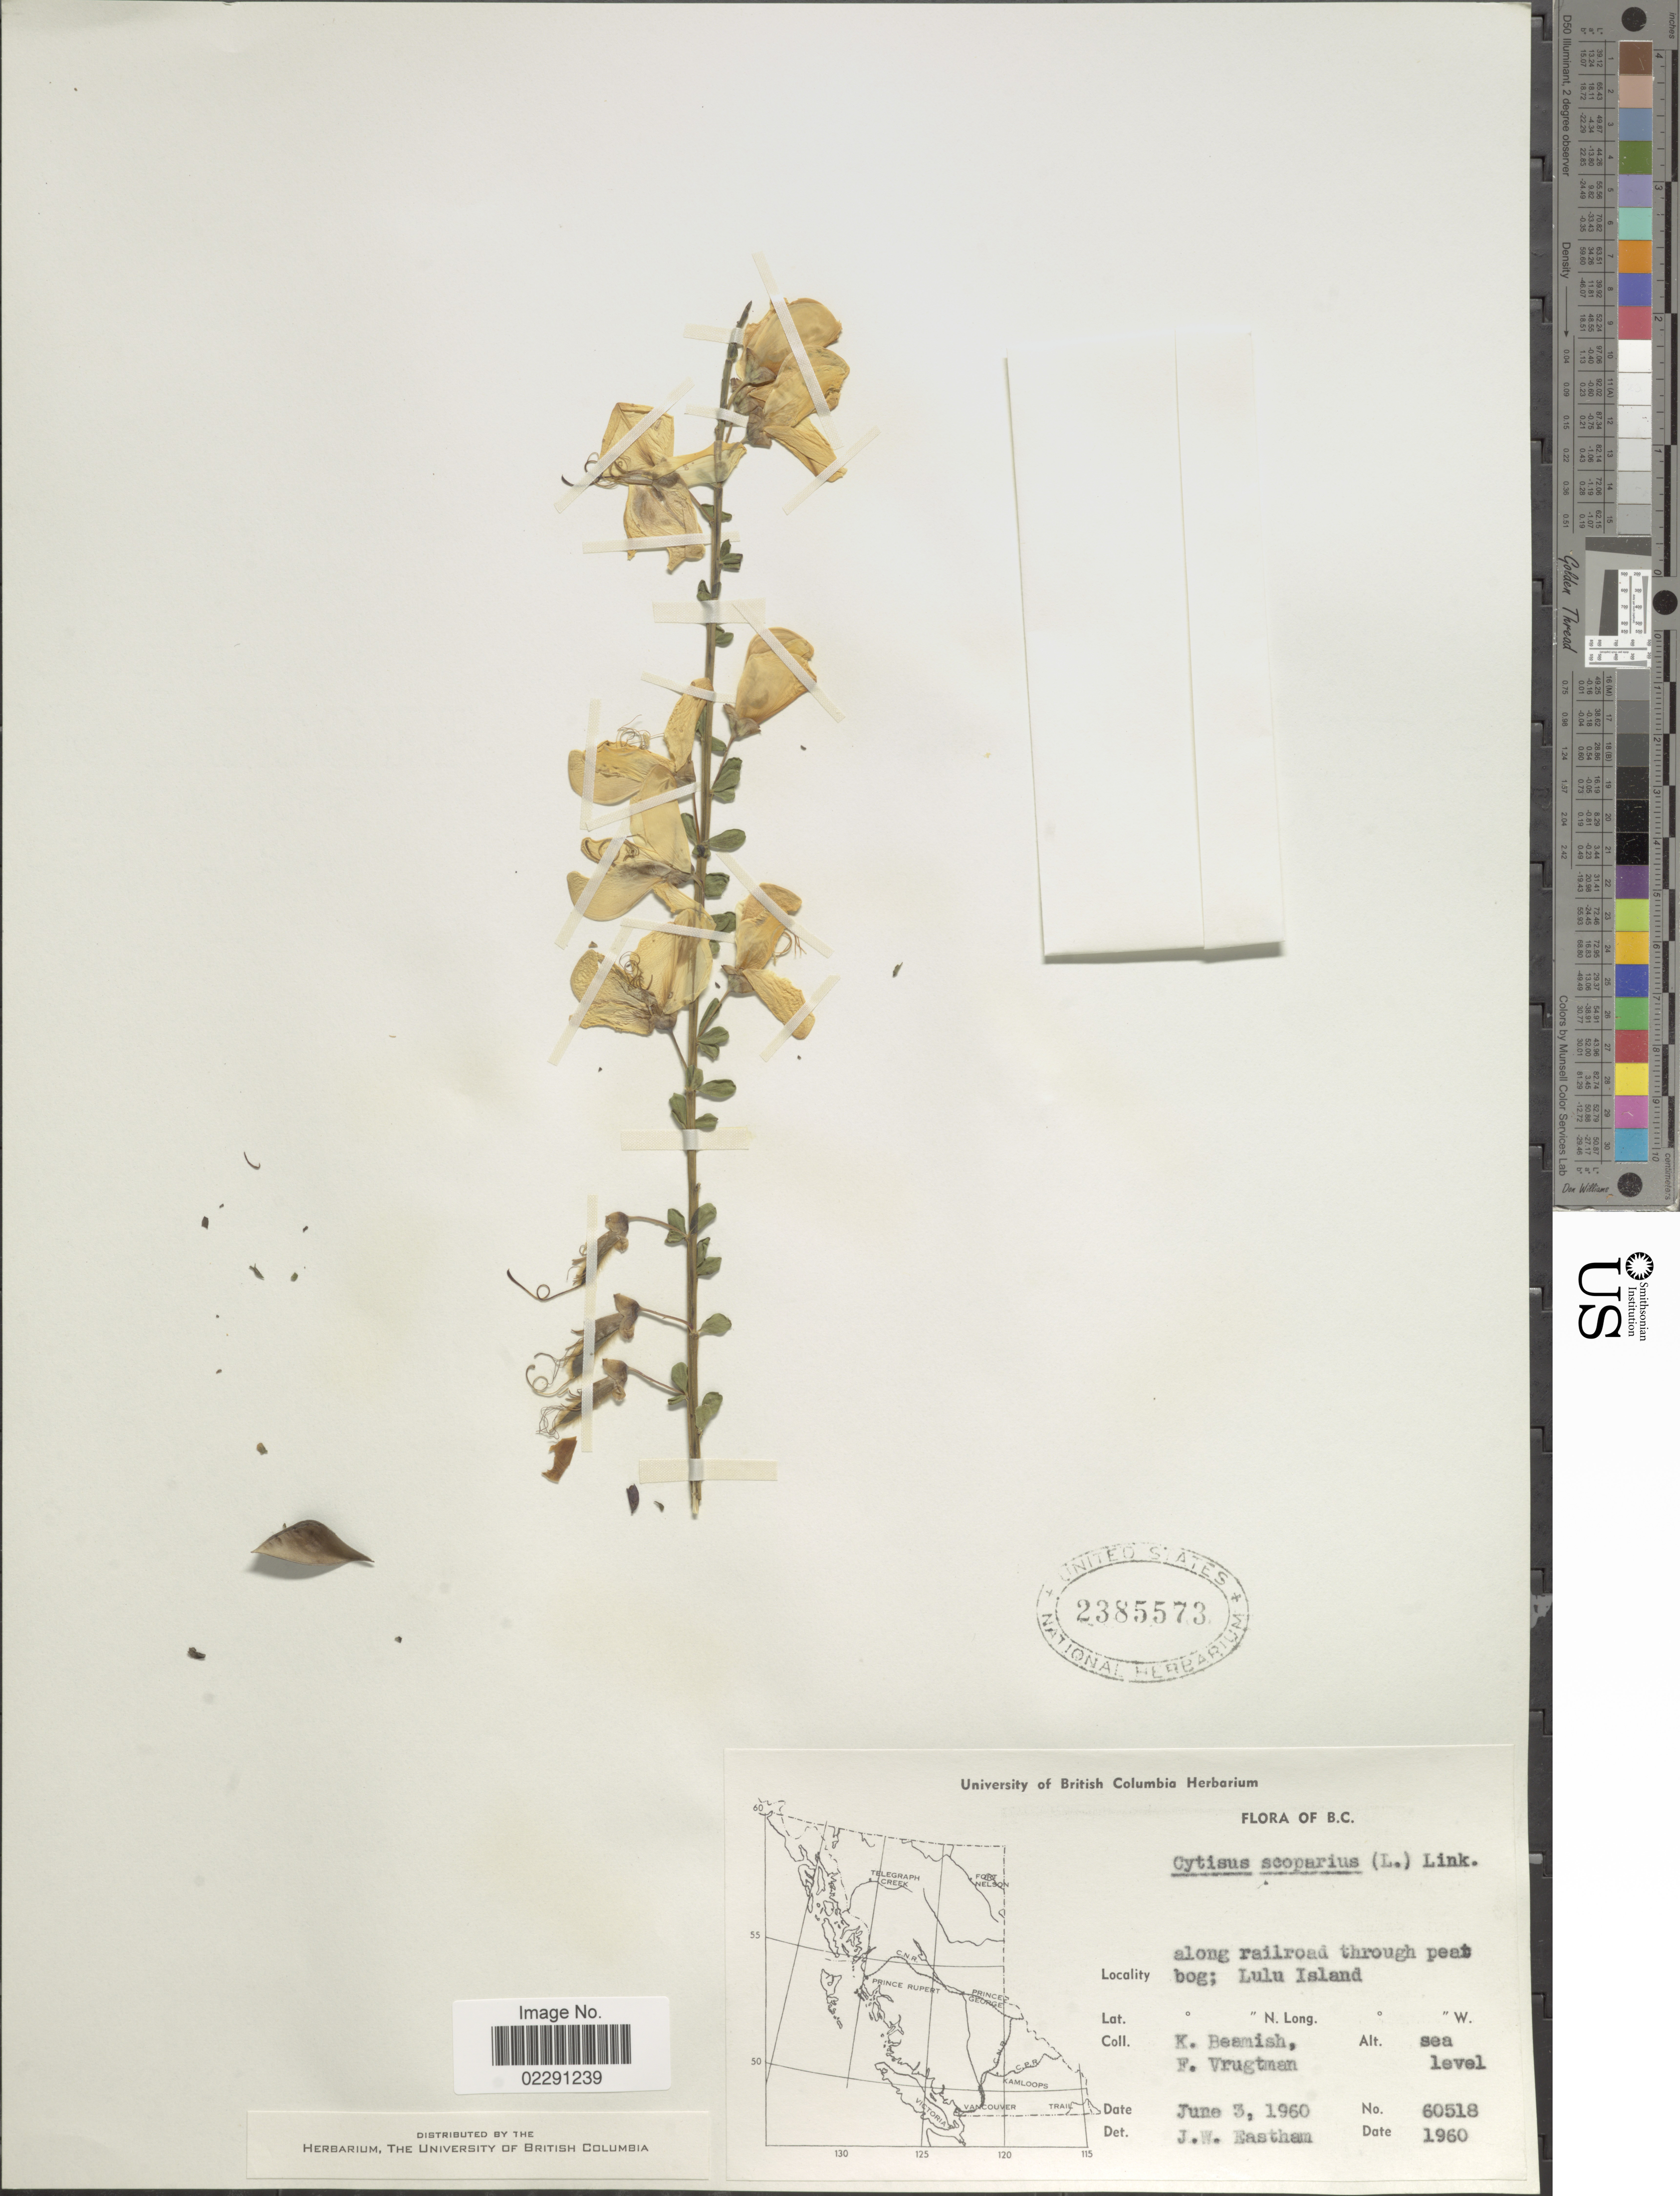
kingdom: Plantae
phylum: Tracheophyta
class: Magnoliopsida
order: Fabales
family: Fabaceae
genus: Cytisus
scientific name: Cytisus scoparius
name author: (L.) Link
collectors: K. Beamish & F. Vrugtman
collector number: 60518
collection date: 1960-06-03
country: Canada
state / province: British Columbia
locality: Along railroad through peat bog; Lulu Island.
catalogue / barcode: US 2385573